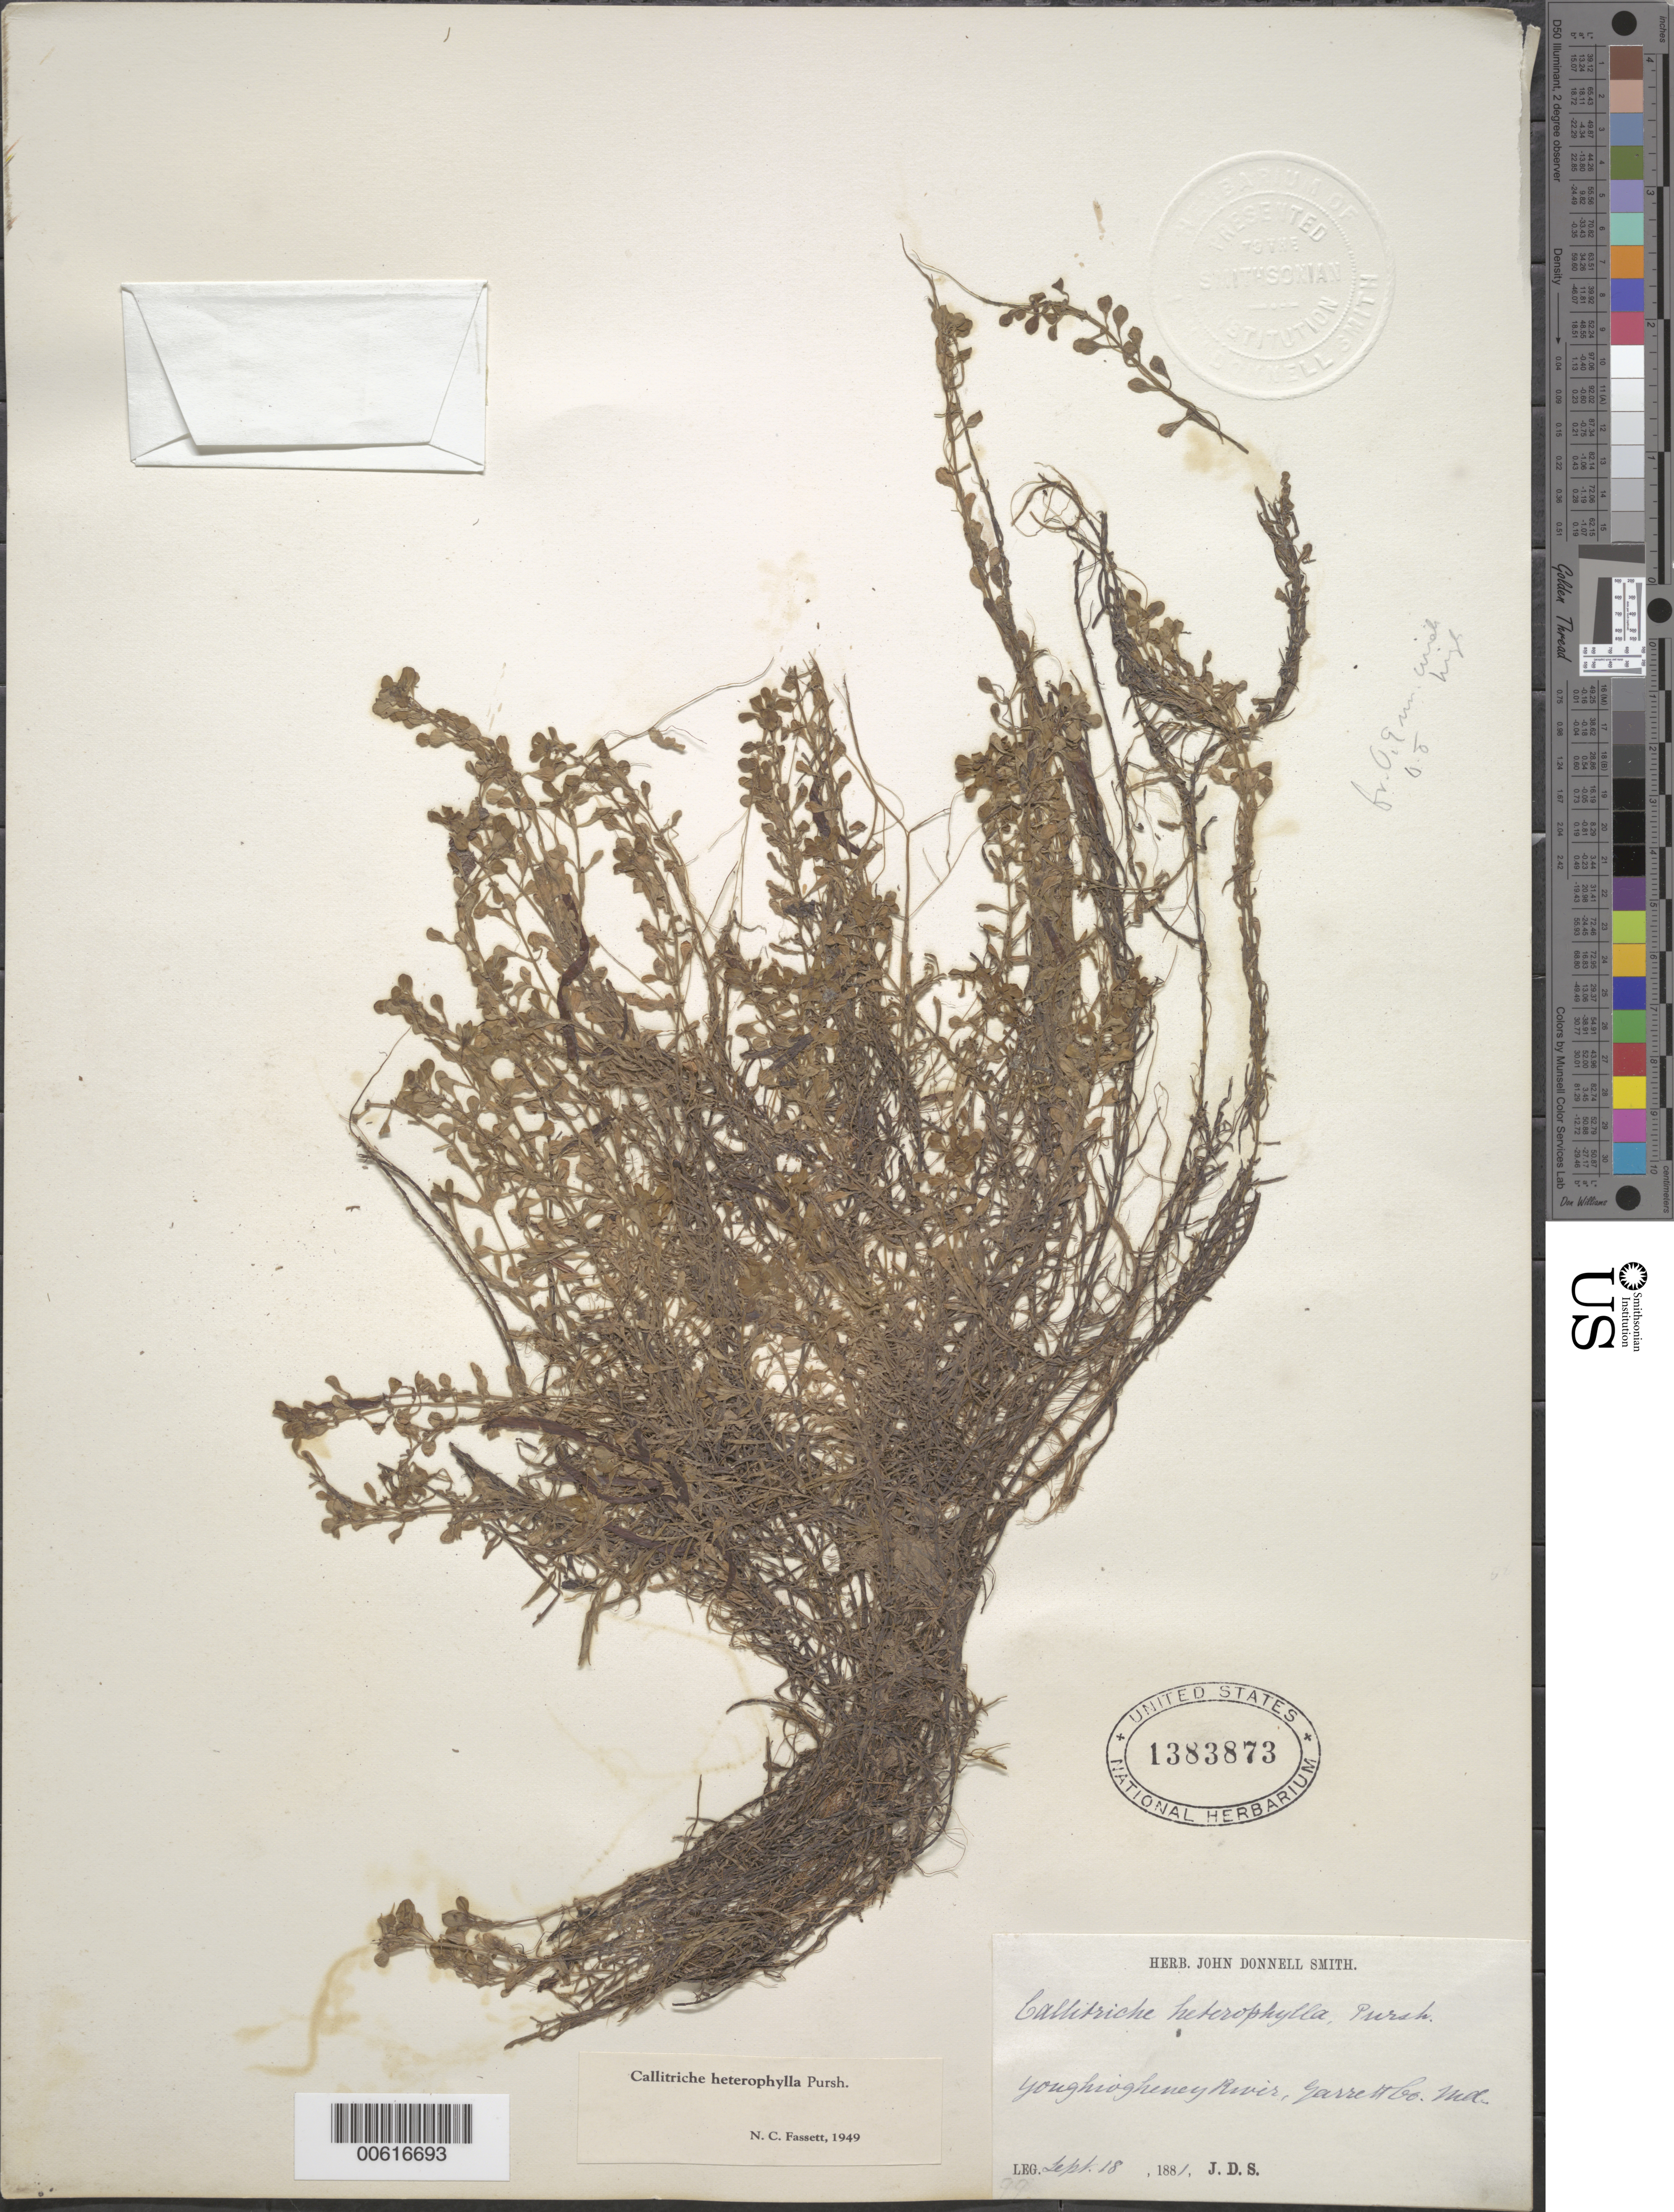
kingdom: Plantae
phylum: Tracheophyta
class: Magnoliopsida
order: Lamiales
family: Plantaginaceae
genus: Callitriche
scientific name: Callitriche heterophylla Pursh emend. Darby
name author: Pursh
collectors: J. Donnell Smith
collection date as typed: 18 Sep 1881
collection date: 1881-09-18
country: United States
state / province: Maryland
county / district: Garrett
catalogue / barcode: US 1383873